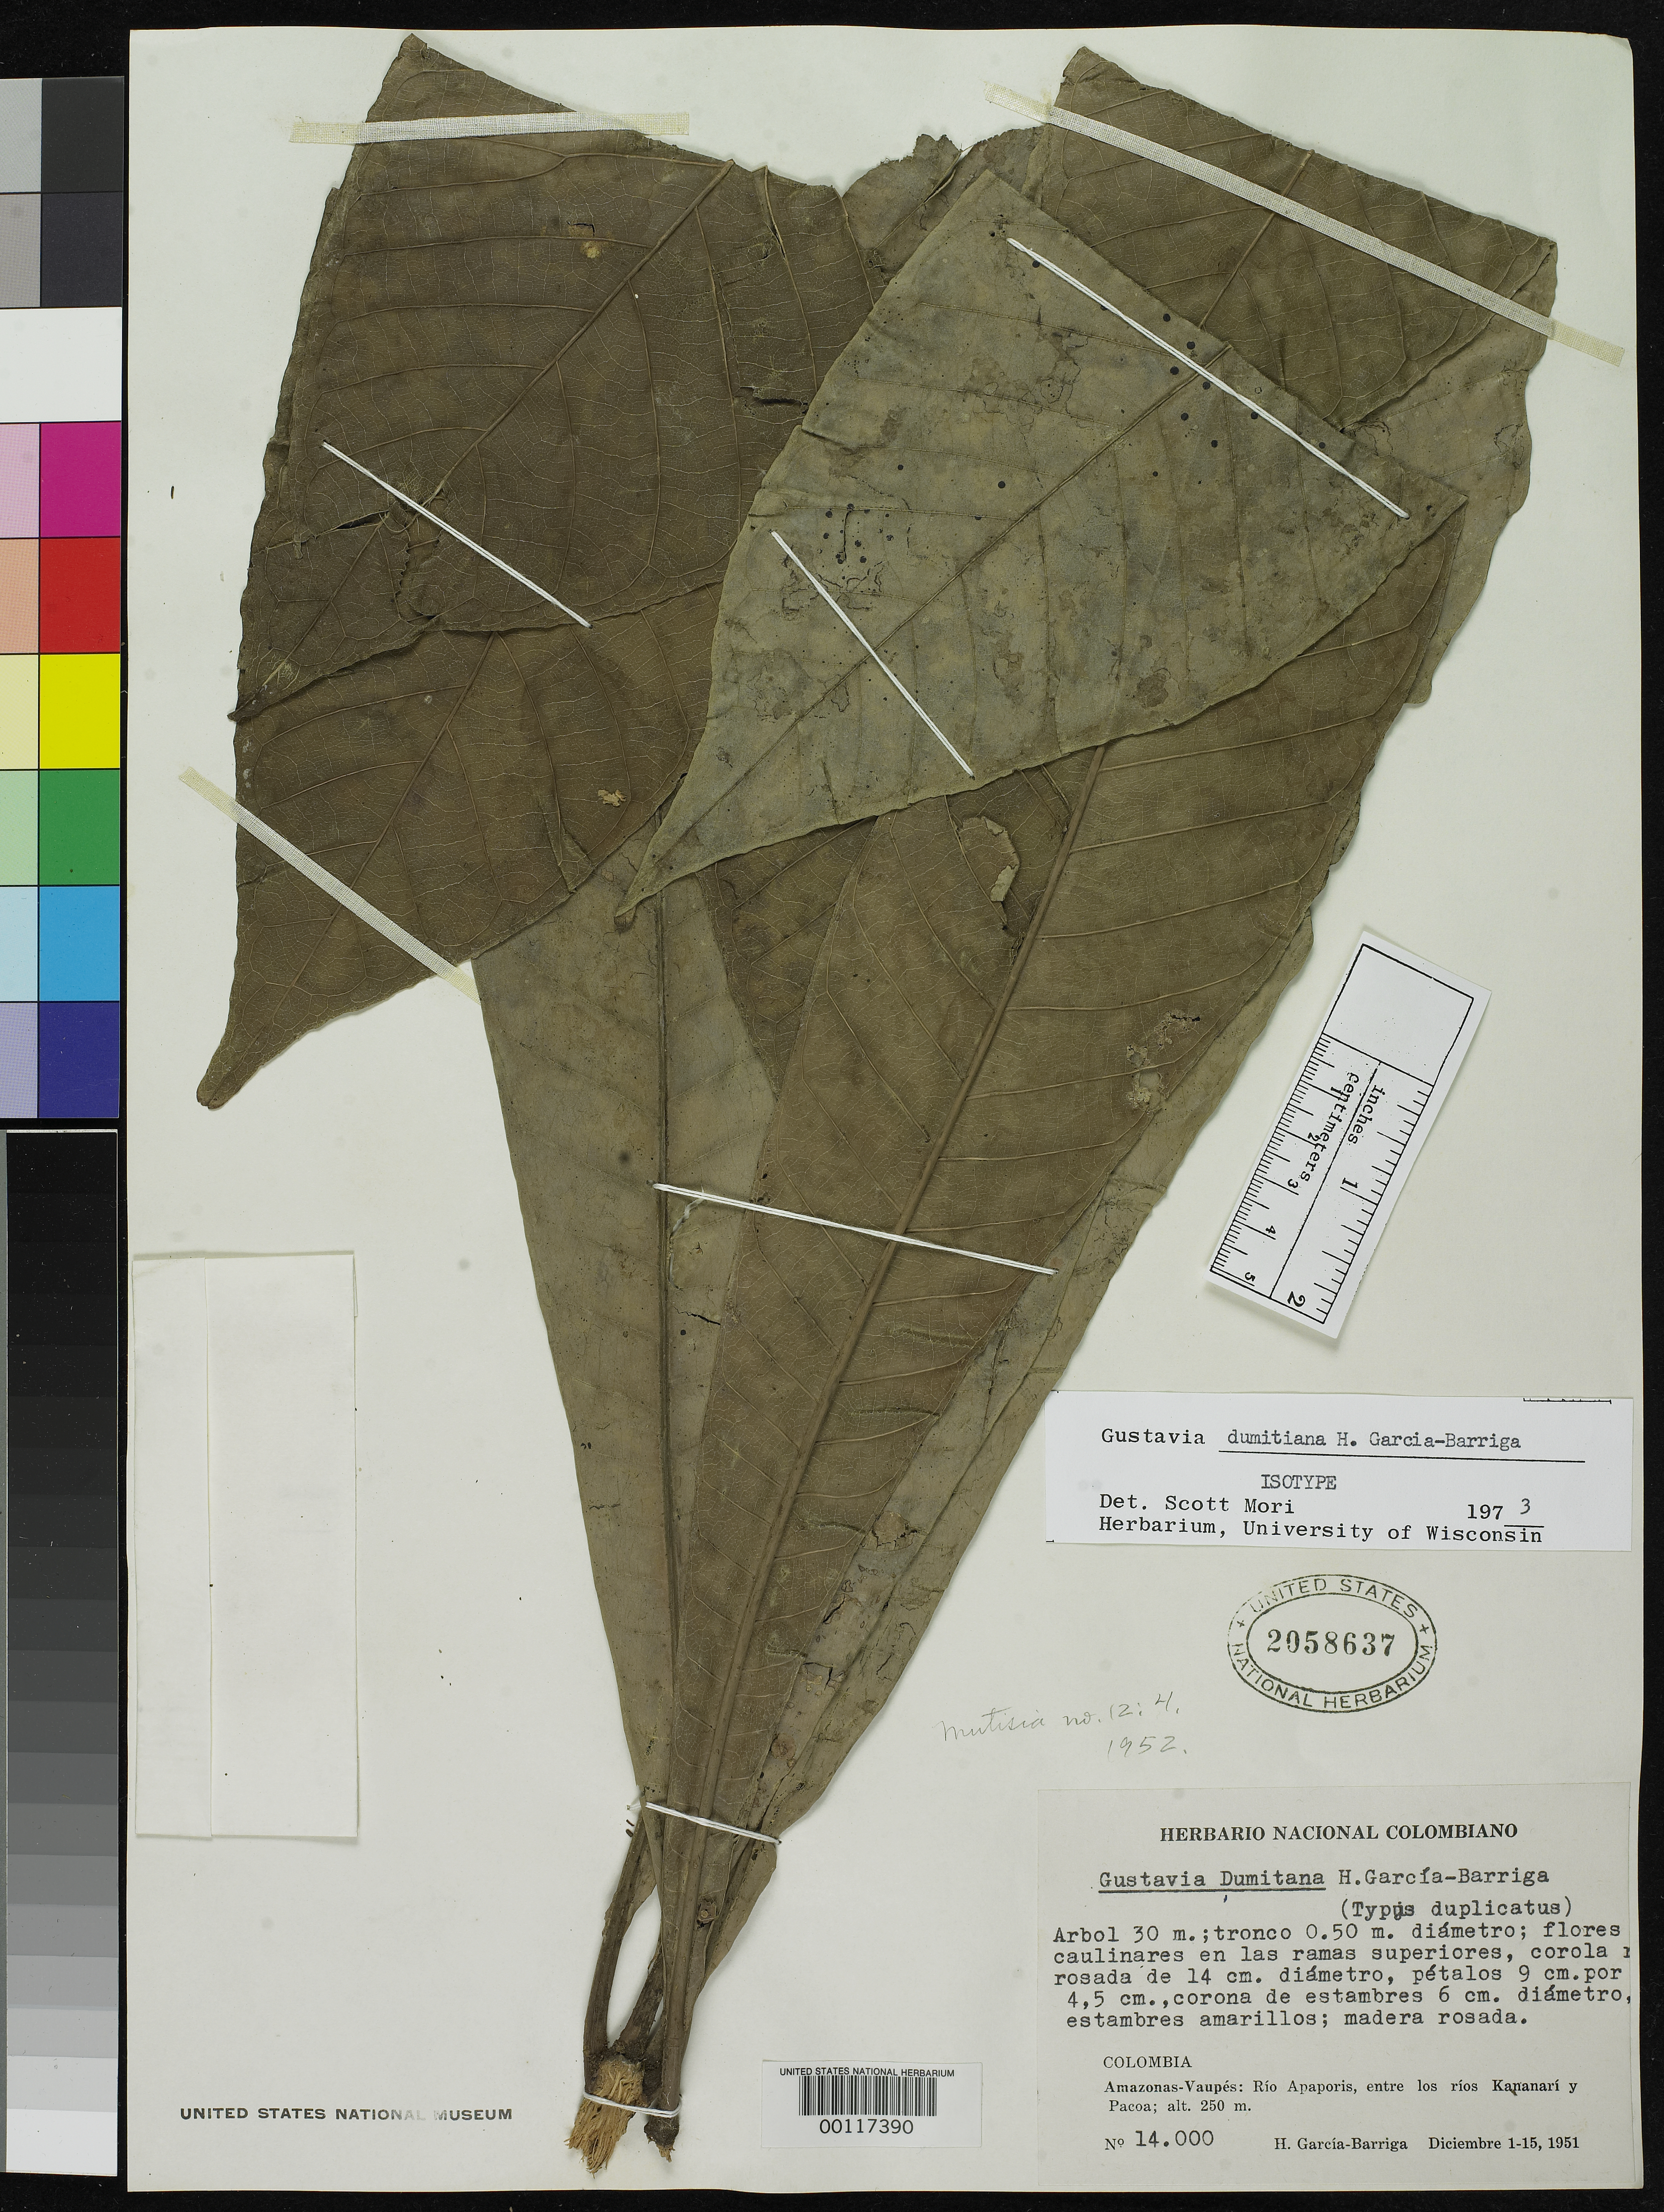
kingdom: Plantae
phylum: Tracheophyta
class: Magnoliopsida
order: Ericales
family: Lecythidaceae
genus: Gustavia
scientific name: Gustavia dumitana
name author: García-Barr.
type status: Isotype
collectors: H. García Barriga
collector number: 14000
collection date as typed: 01 Dec 1951 to 15 Dec 1951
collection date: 1951-12-01/1951-12-15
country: Colombia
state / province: Amazônas / Vaupés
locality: Rio Apaporis, entre los Rios Kananari & Pacoa.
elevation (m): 250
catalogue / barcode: US 2058637